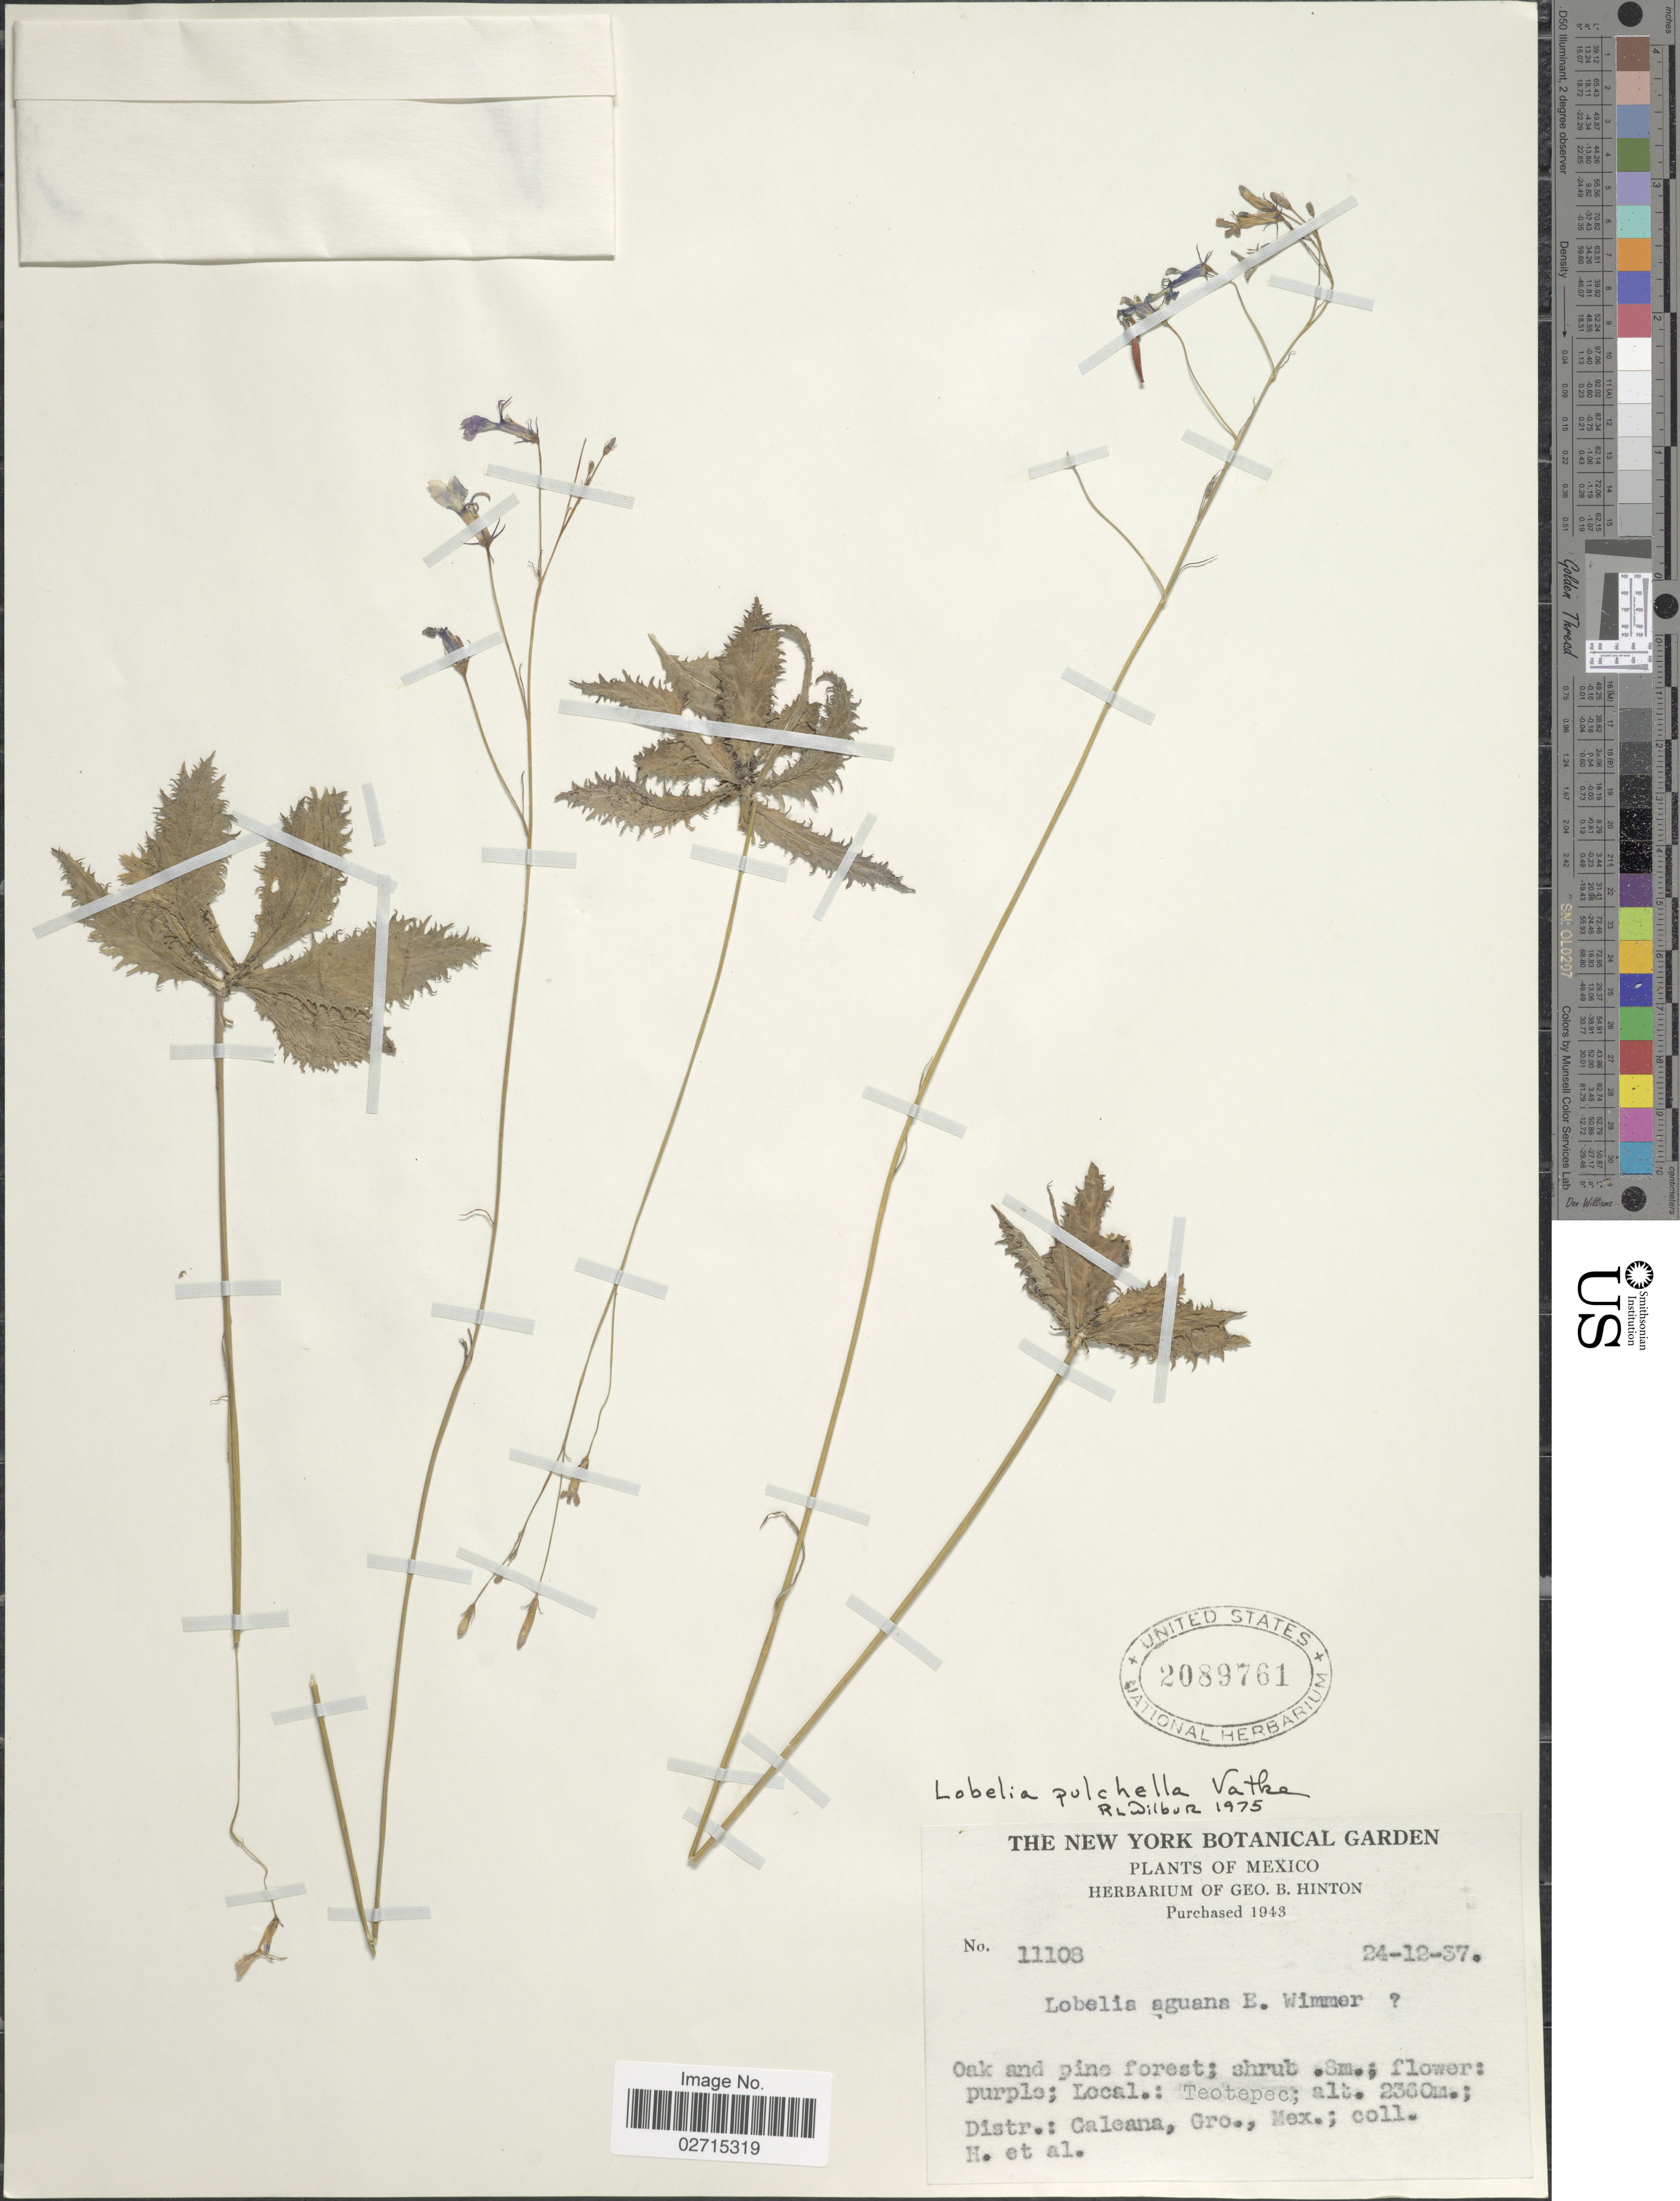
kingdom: Plantae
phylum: Tracheophyta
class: Magnoliopsida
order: Asterales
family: Campanulaceae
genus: Lobelia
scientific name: Lobelia pulchella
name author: Vatke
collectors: G. B. Hinton & et al.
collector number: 11108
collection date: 1937-12-24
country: Mexico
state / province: Guerrero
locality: Teotepec; Distr.: Galeana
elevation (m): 2360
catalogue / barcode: US 2089761